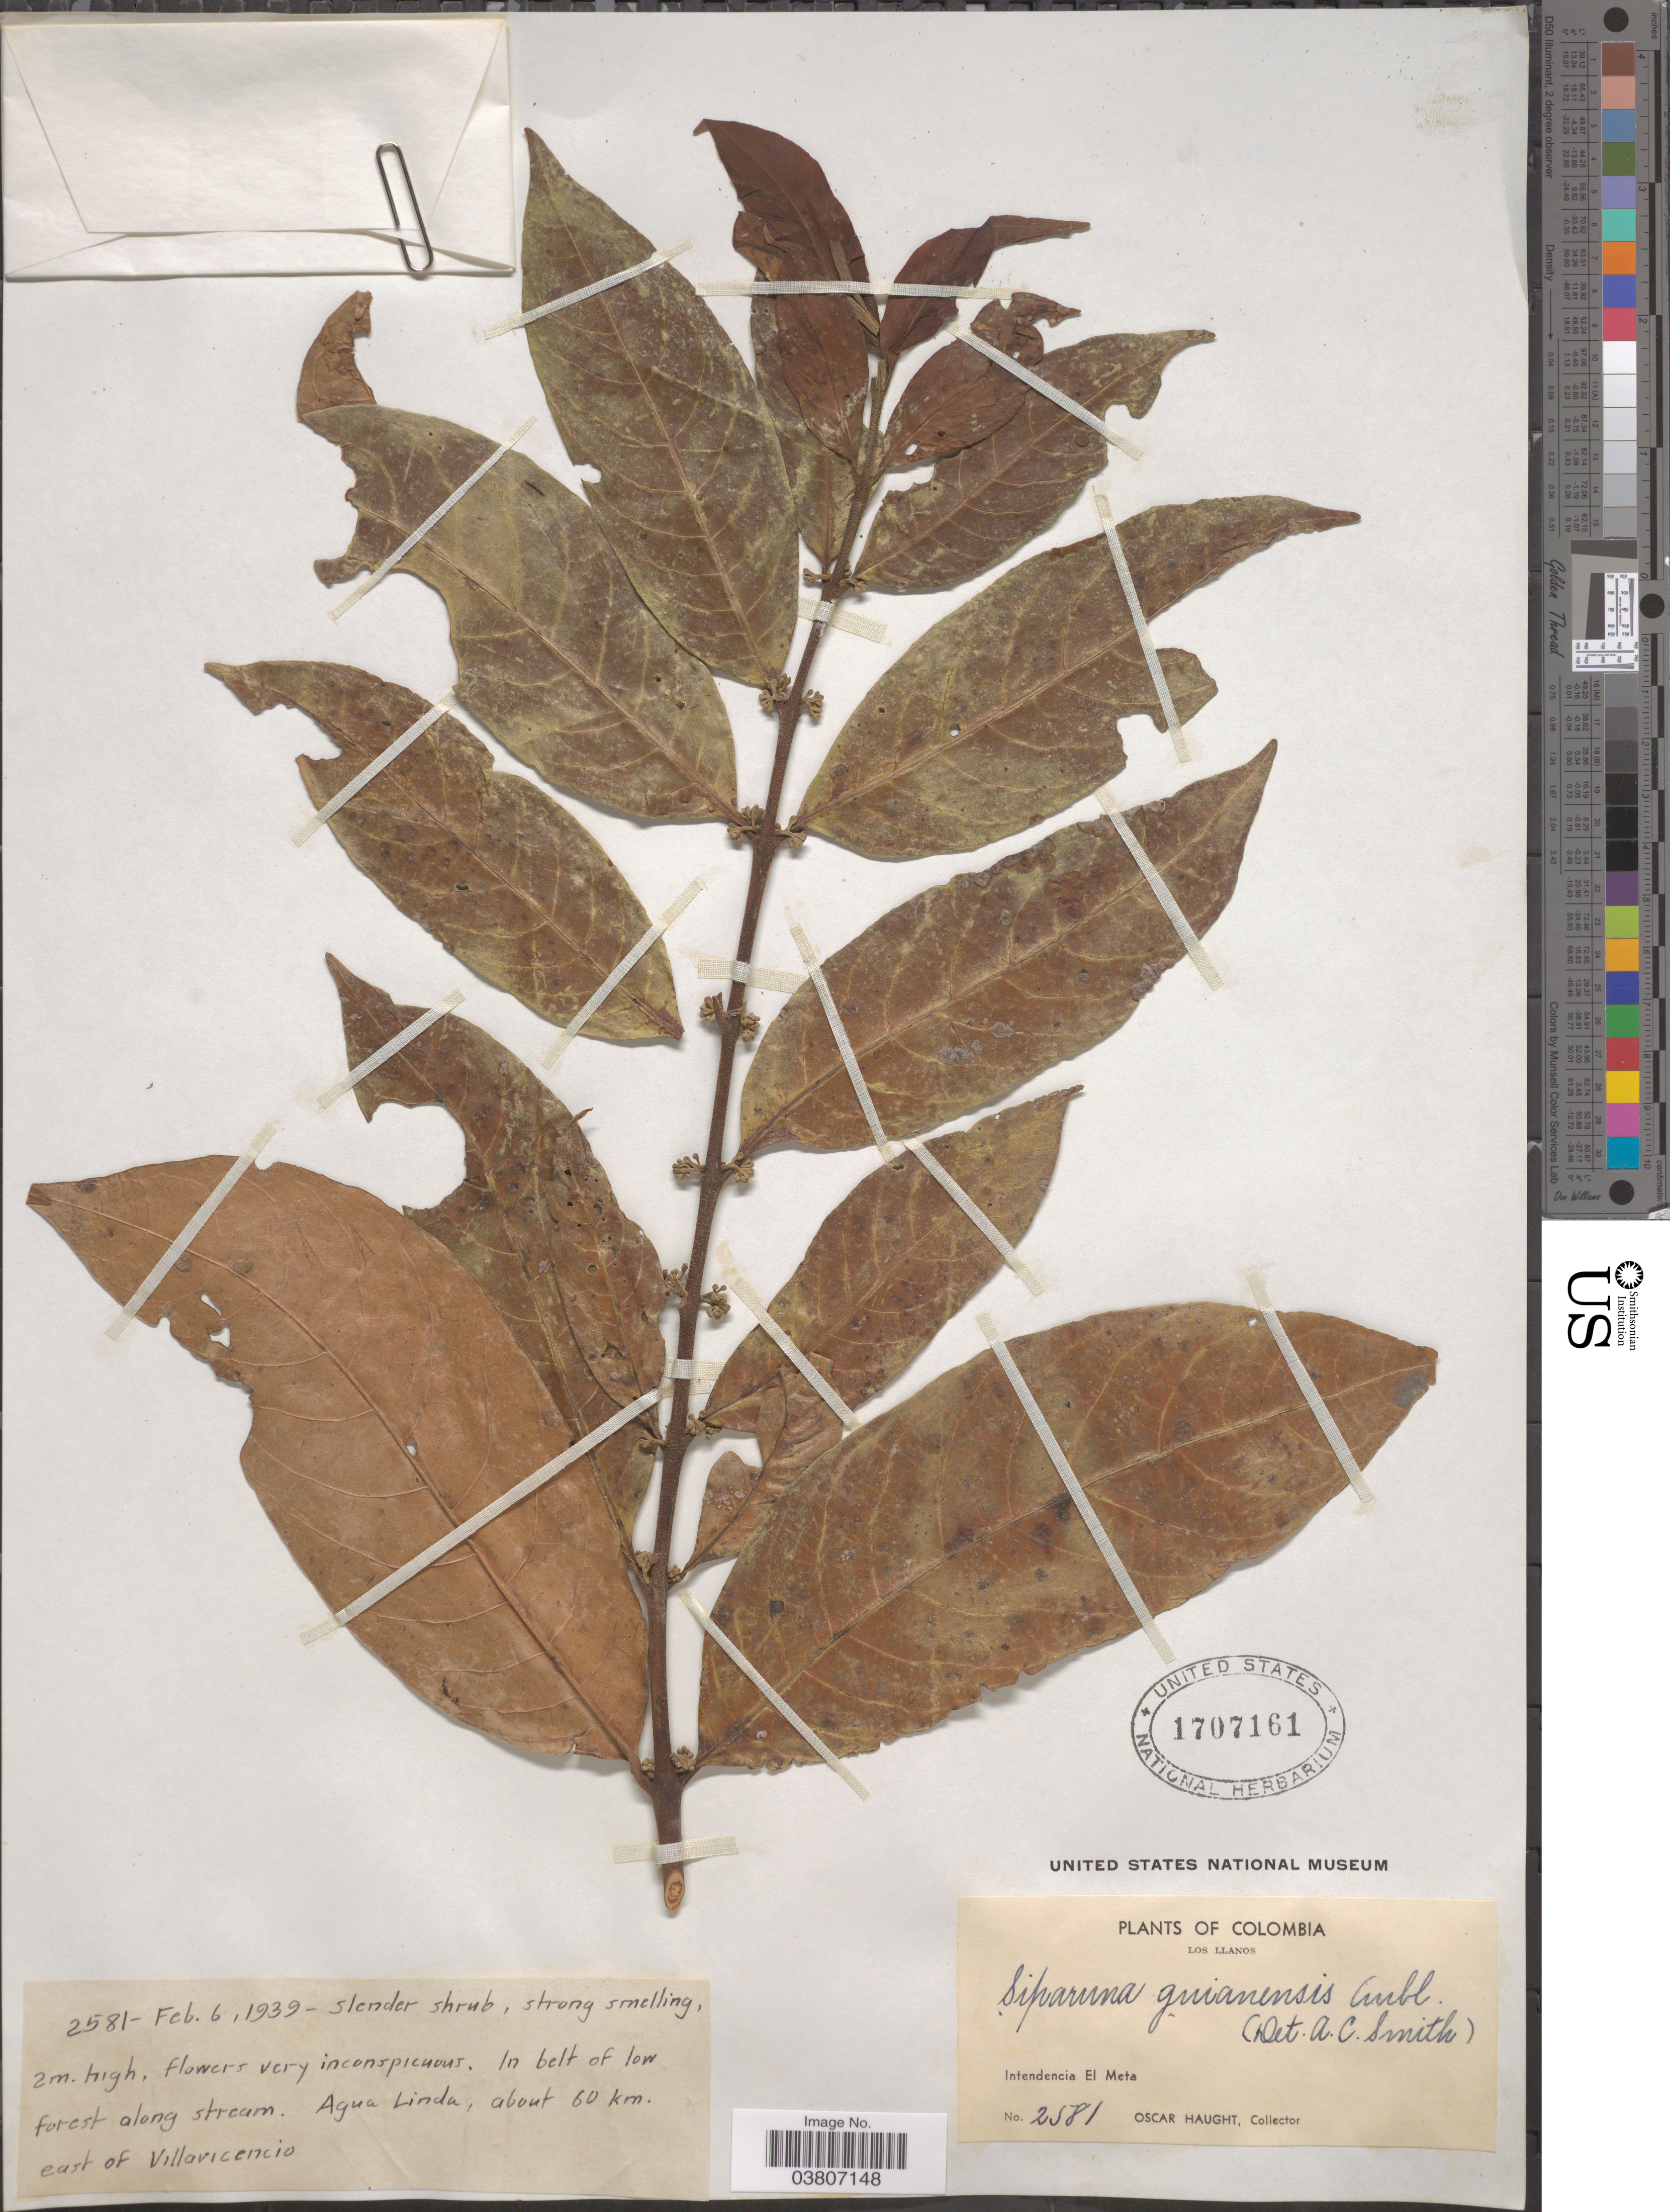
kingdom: Plantae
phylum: Tracheophyta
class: Magnoliopsida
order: Laurales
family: Siparunaceae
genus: Siparuna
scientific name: Siparuna guianensis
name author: Aubl.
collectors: O. L. Haught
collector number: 2581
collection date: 1939-02-06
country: Colombia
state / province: Meta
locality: Los Llanos. Intendencia El Meta. In belt of low forest along stream. Agua Linda, about 60 km. east of Villavicencio.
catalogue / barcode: US 1707161